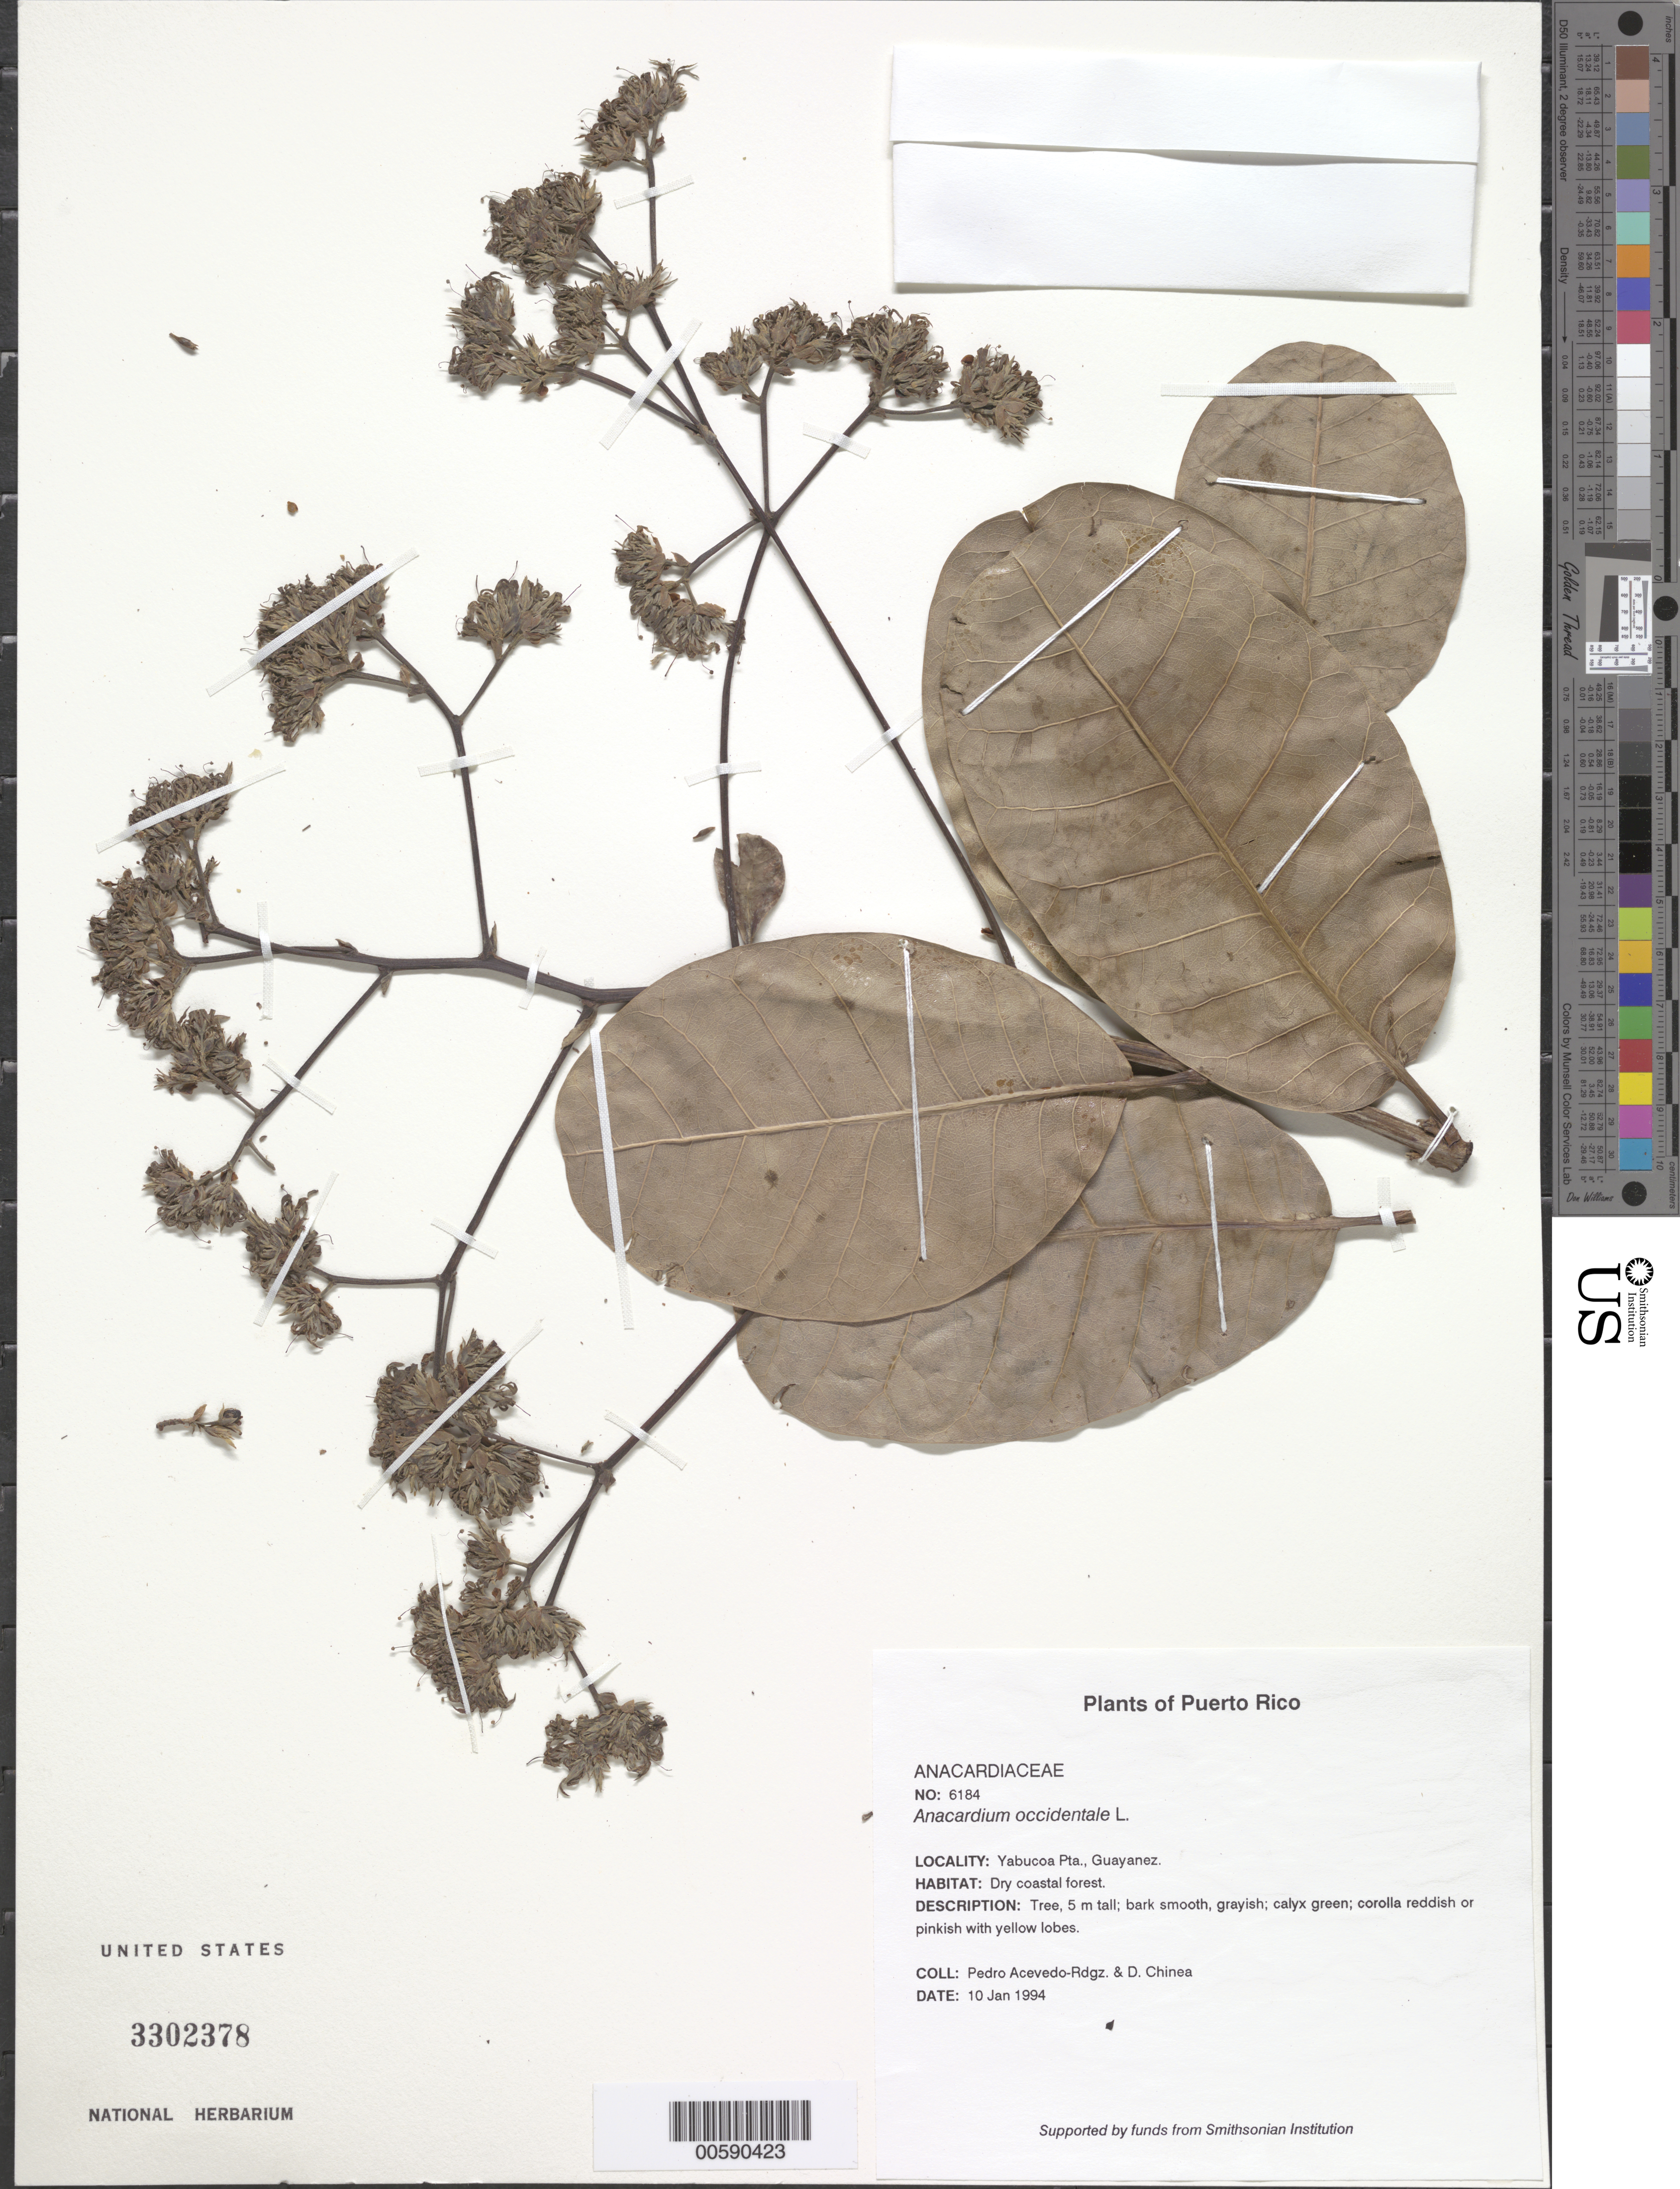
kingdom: Plantae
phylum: Tracheophyta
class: Magnoliopsida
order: Sapindales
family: Anacardiaceae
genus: Anacardium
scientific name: Anacardium occidentale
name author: L.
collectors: P. Acevedo-Rodr. & D. Chinea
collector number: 6184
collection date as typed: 10 Jan 1994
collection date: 1994-01-10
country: Puerto Rico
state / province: Yabucoa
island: Puerto Rico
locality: Yabucoa Pta., Guayanes.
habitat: Dry coastal forest.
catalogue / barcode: US 3302378